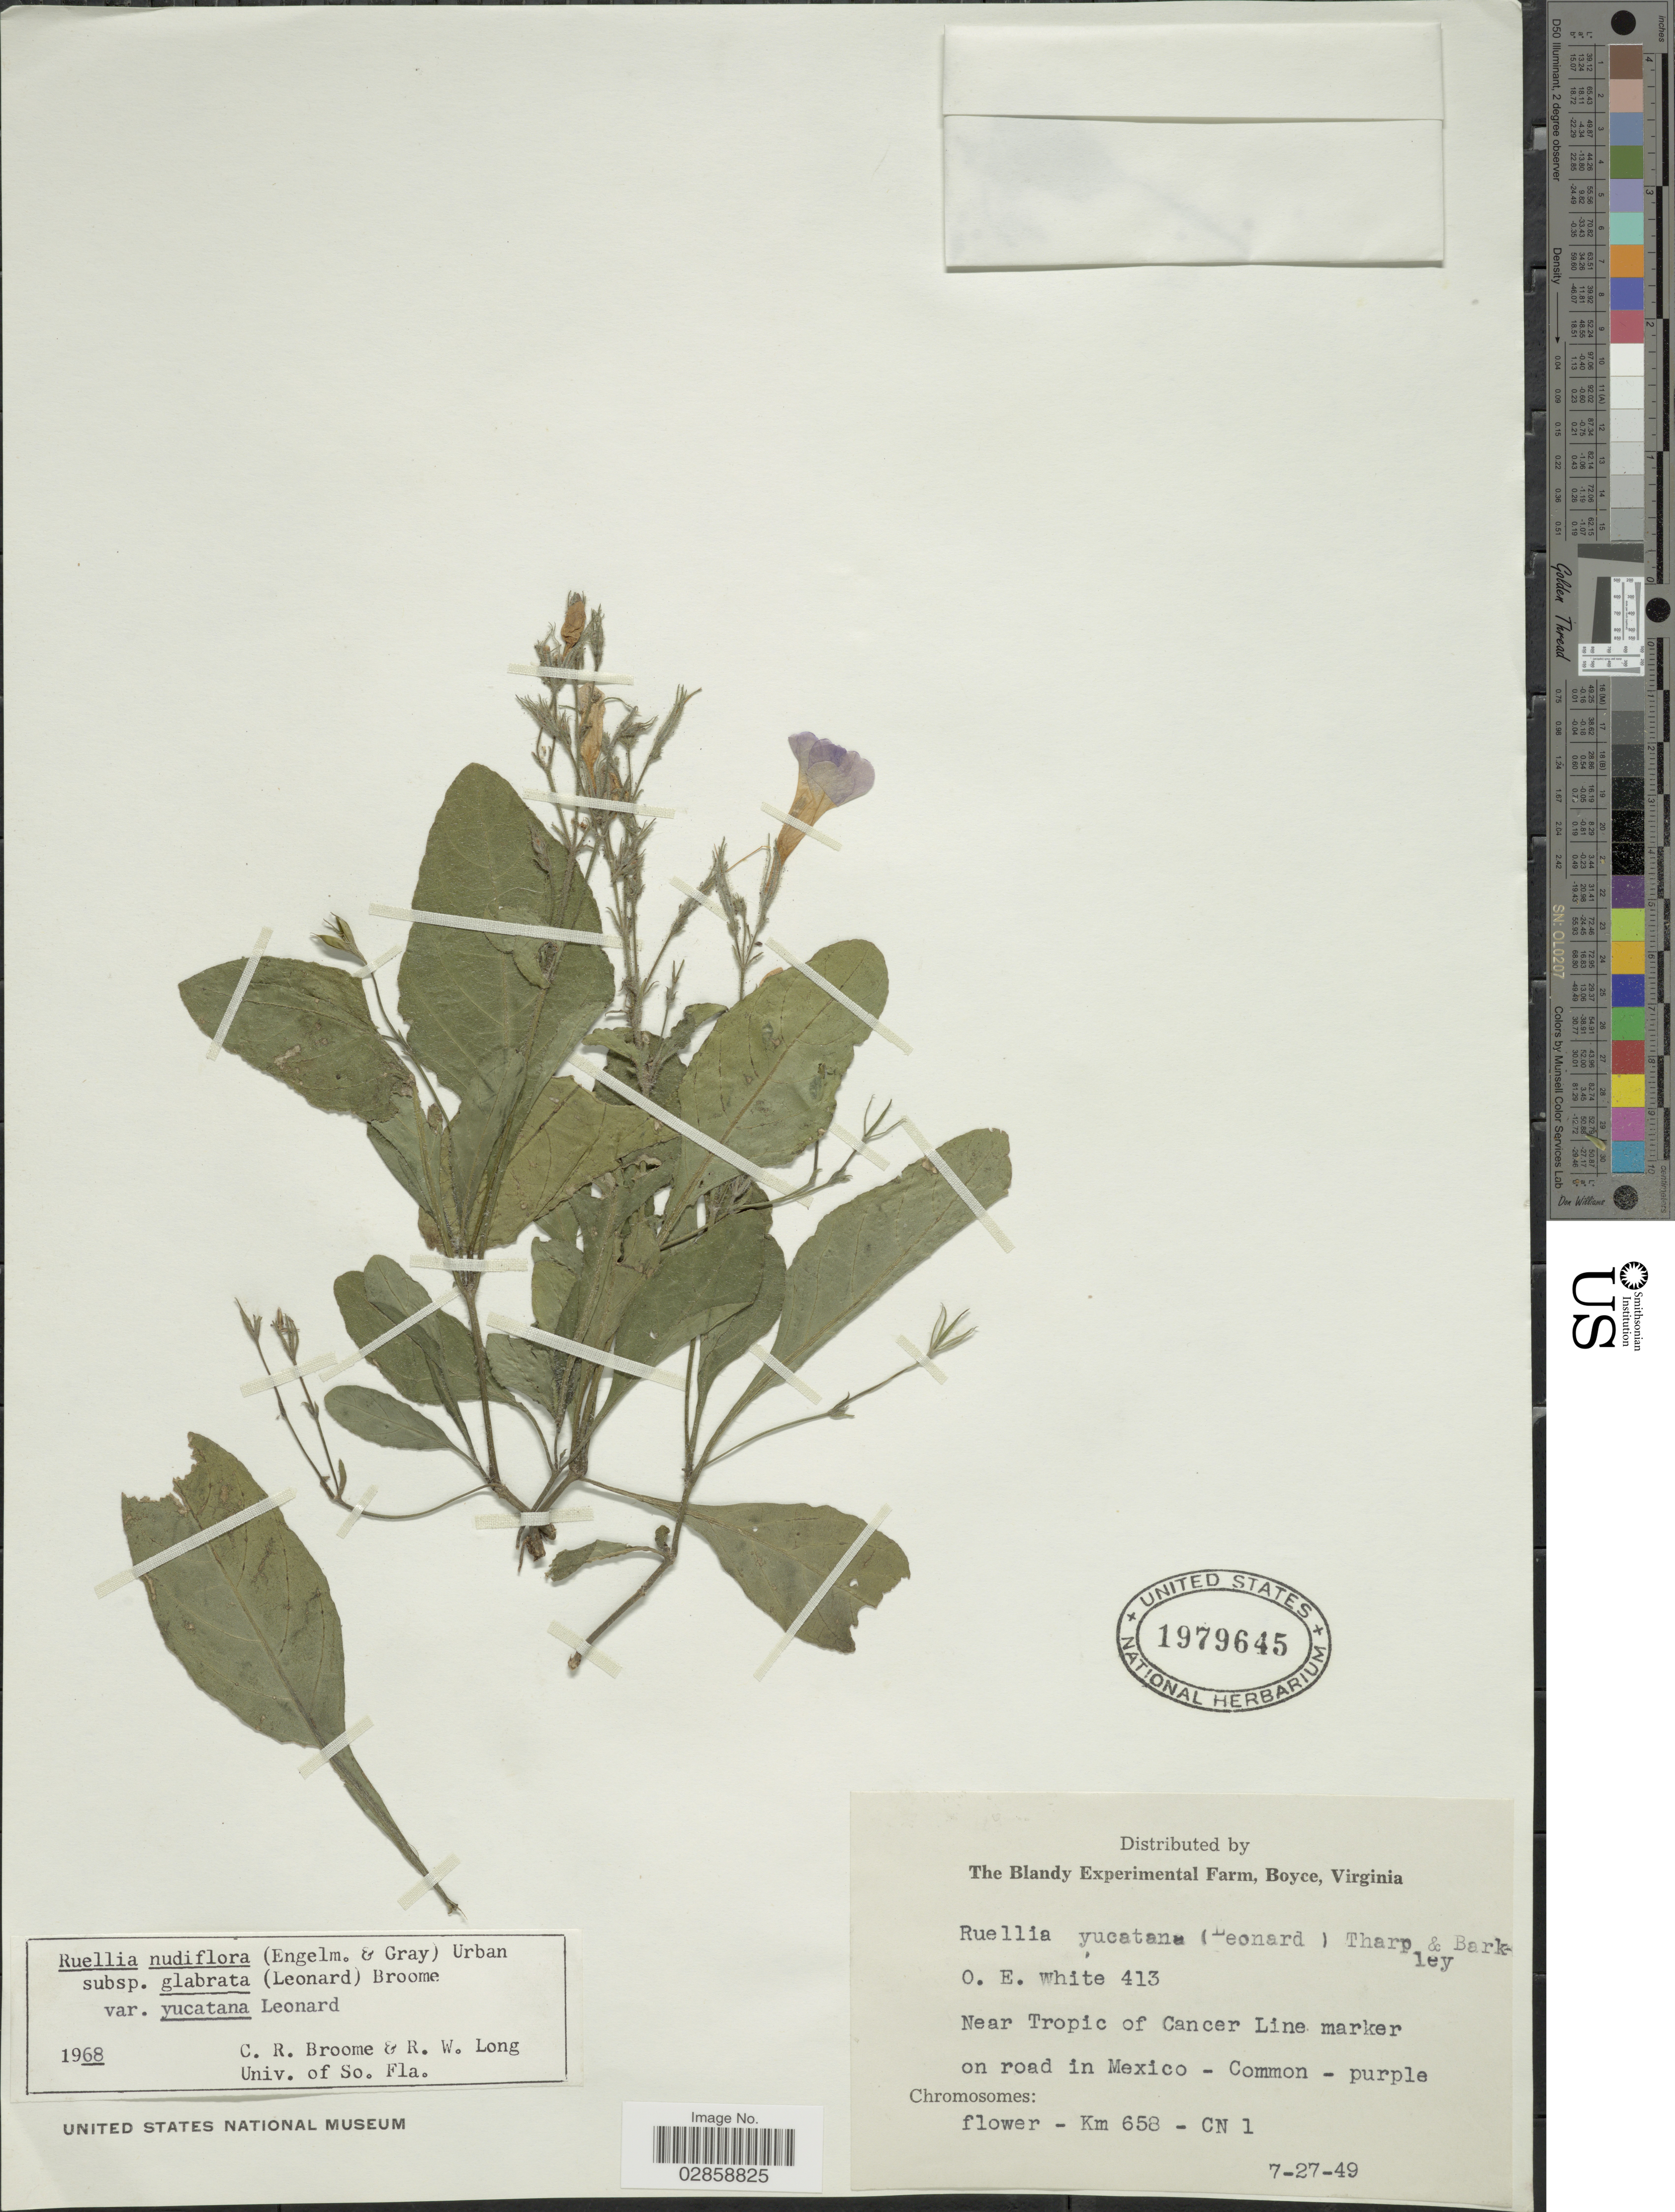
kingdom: Plantae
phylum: Tracheophyta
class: Magnoliopsida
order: Lamiales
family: Acanthaceae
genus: Ruellia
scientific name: Ruellia yucatana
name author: (Leonard) Tharp & F.A. Barkley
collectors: O. E. White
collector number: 413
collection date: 1949-07-27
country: Mexico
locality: Near Tropic of Cancer Line marker on road in Mexico. Km 658-CN 1.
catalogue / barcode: US 1979645